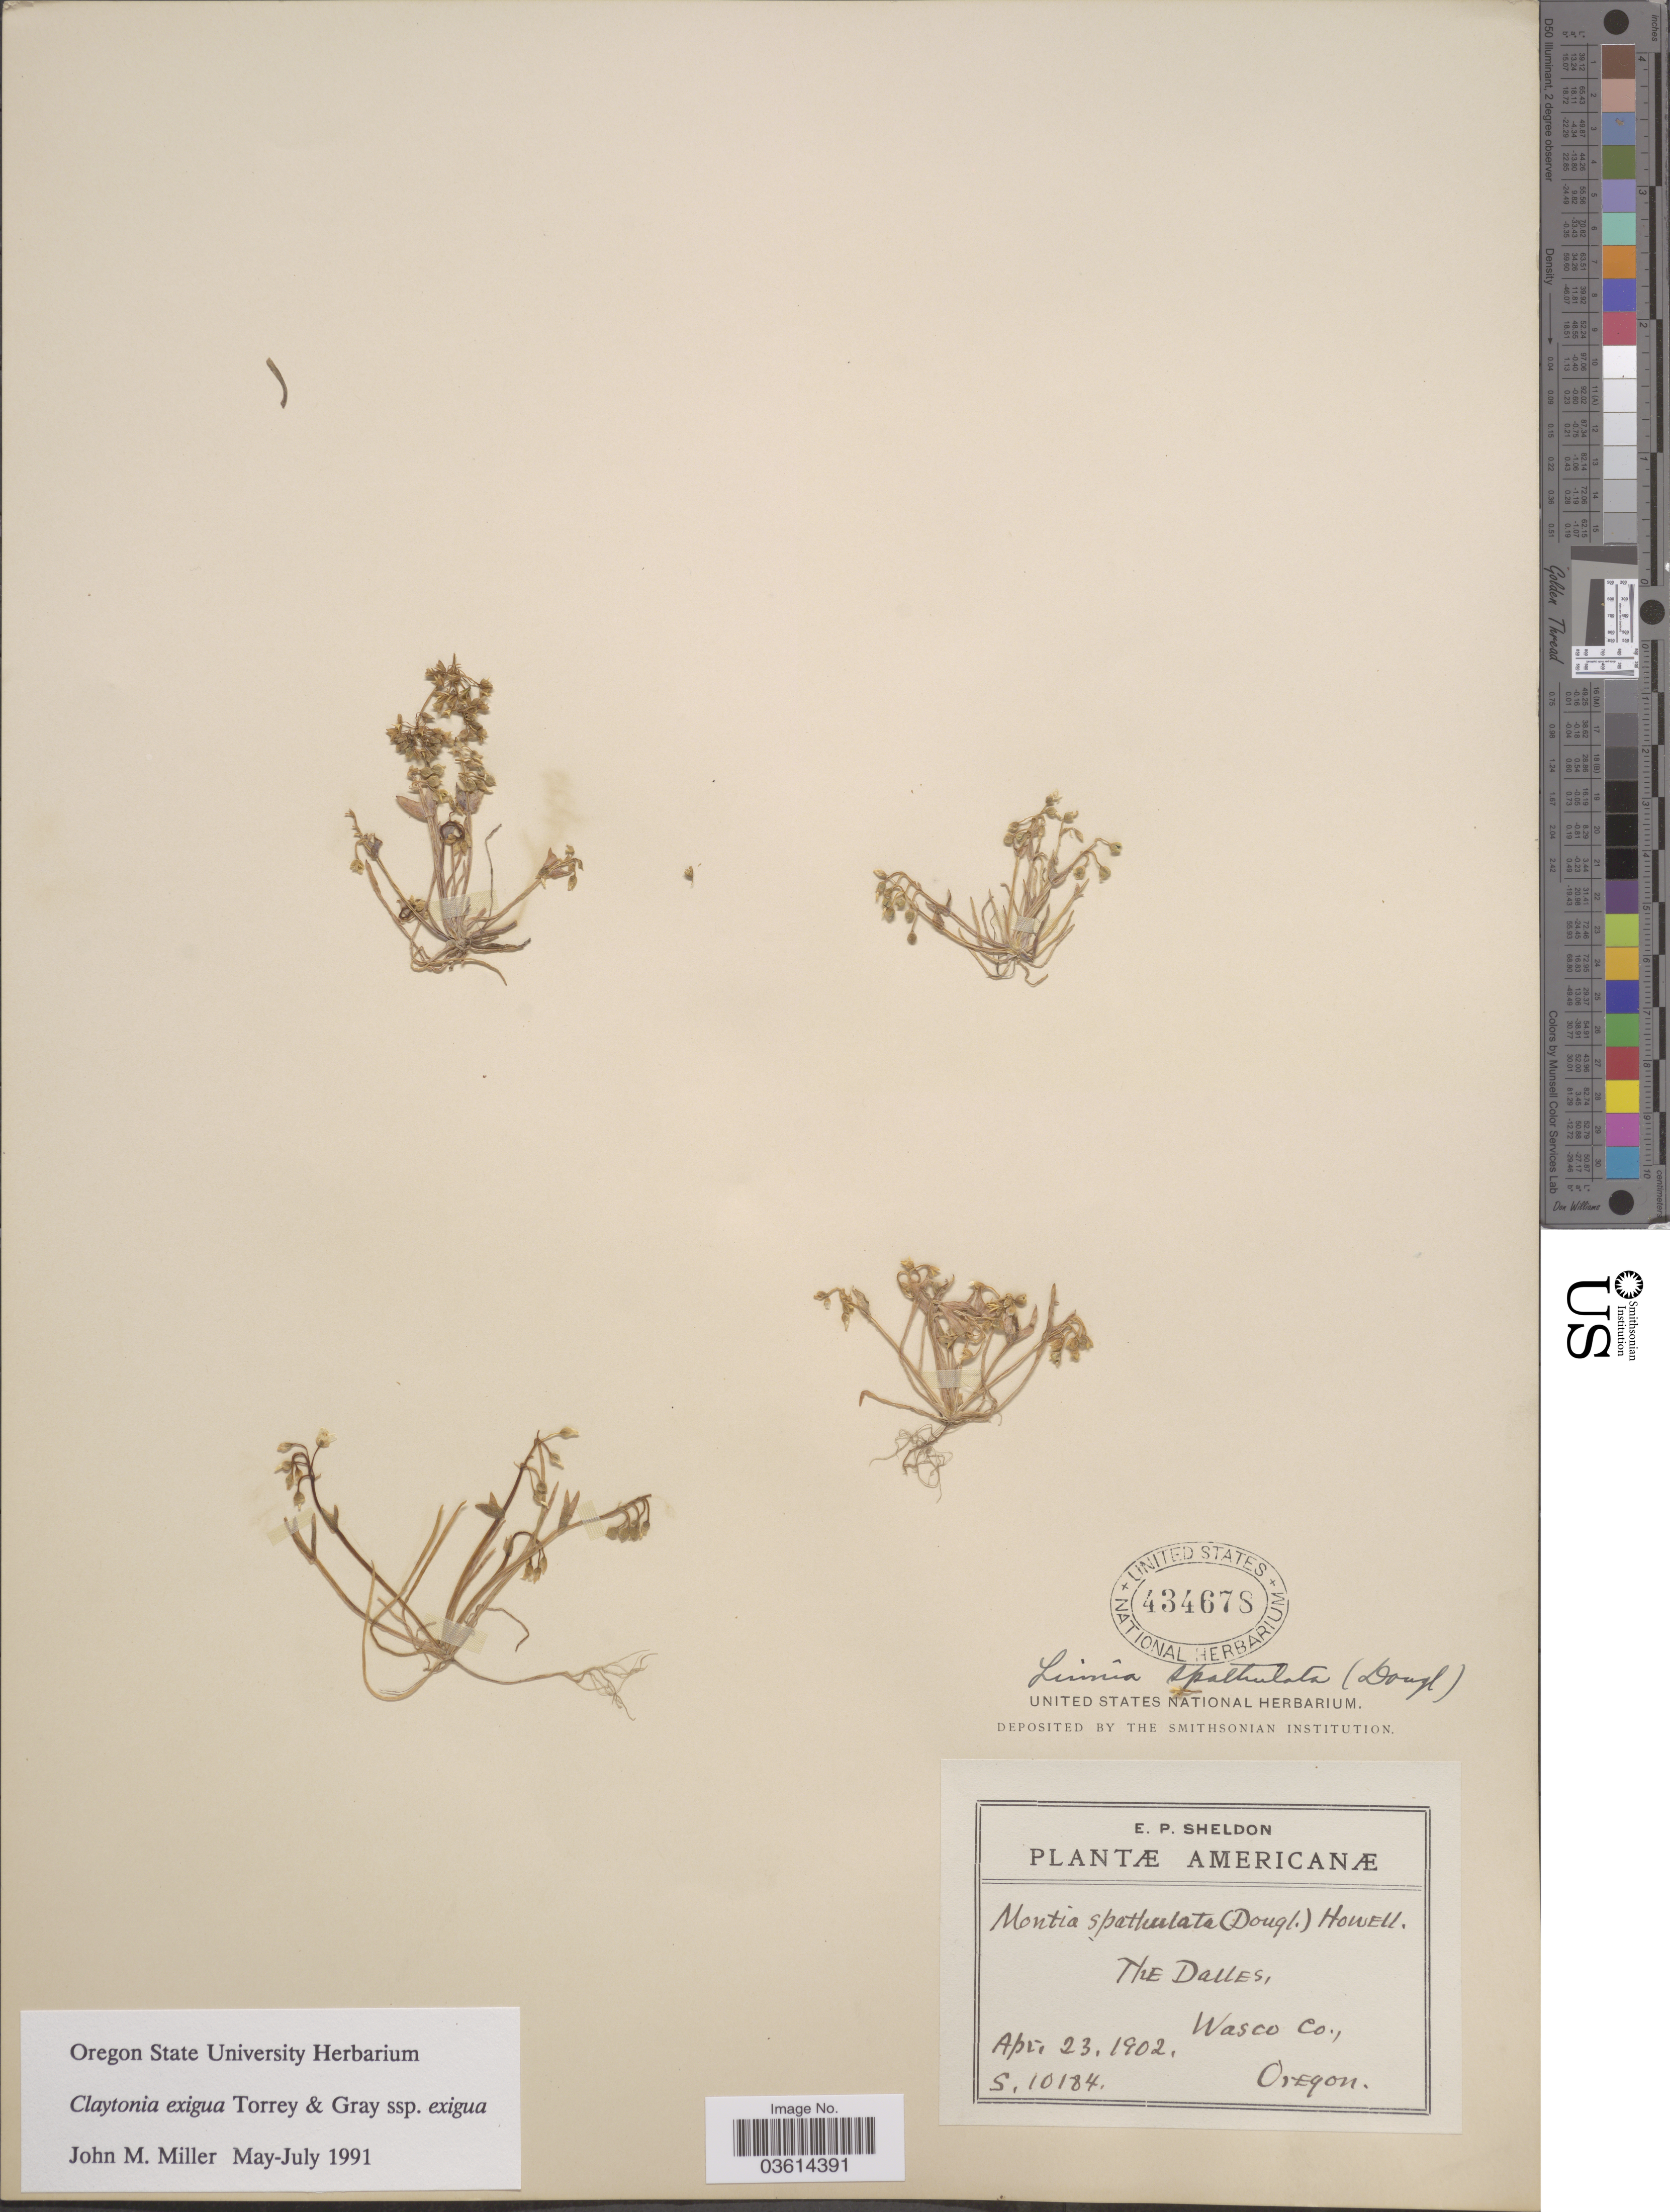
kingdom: Plantae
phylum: Tracheophyta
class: Magnoliopsida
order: Caryophyllales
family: Montiaceae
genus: Claytonia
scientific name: Claytonia exigua subsp. exigua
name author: (Douglas) Torr. & A. Gray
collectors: E. P. Sheldon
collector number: S10184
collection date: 1902-04-23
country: United States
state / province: Oregon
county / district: Wasco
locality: The Dalles, Wasco Co.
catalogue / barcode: US 434678